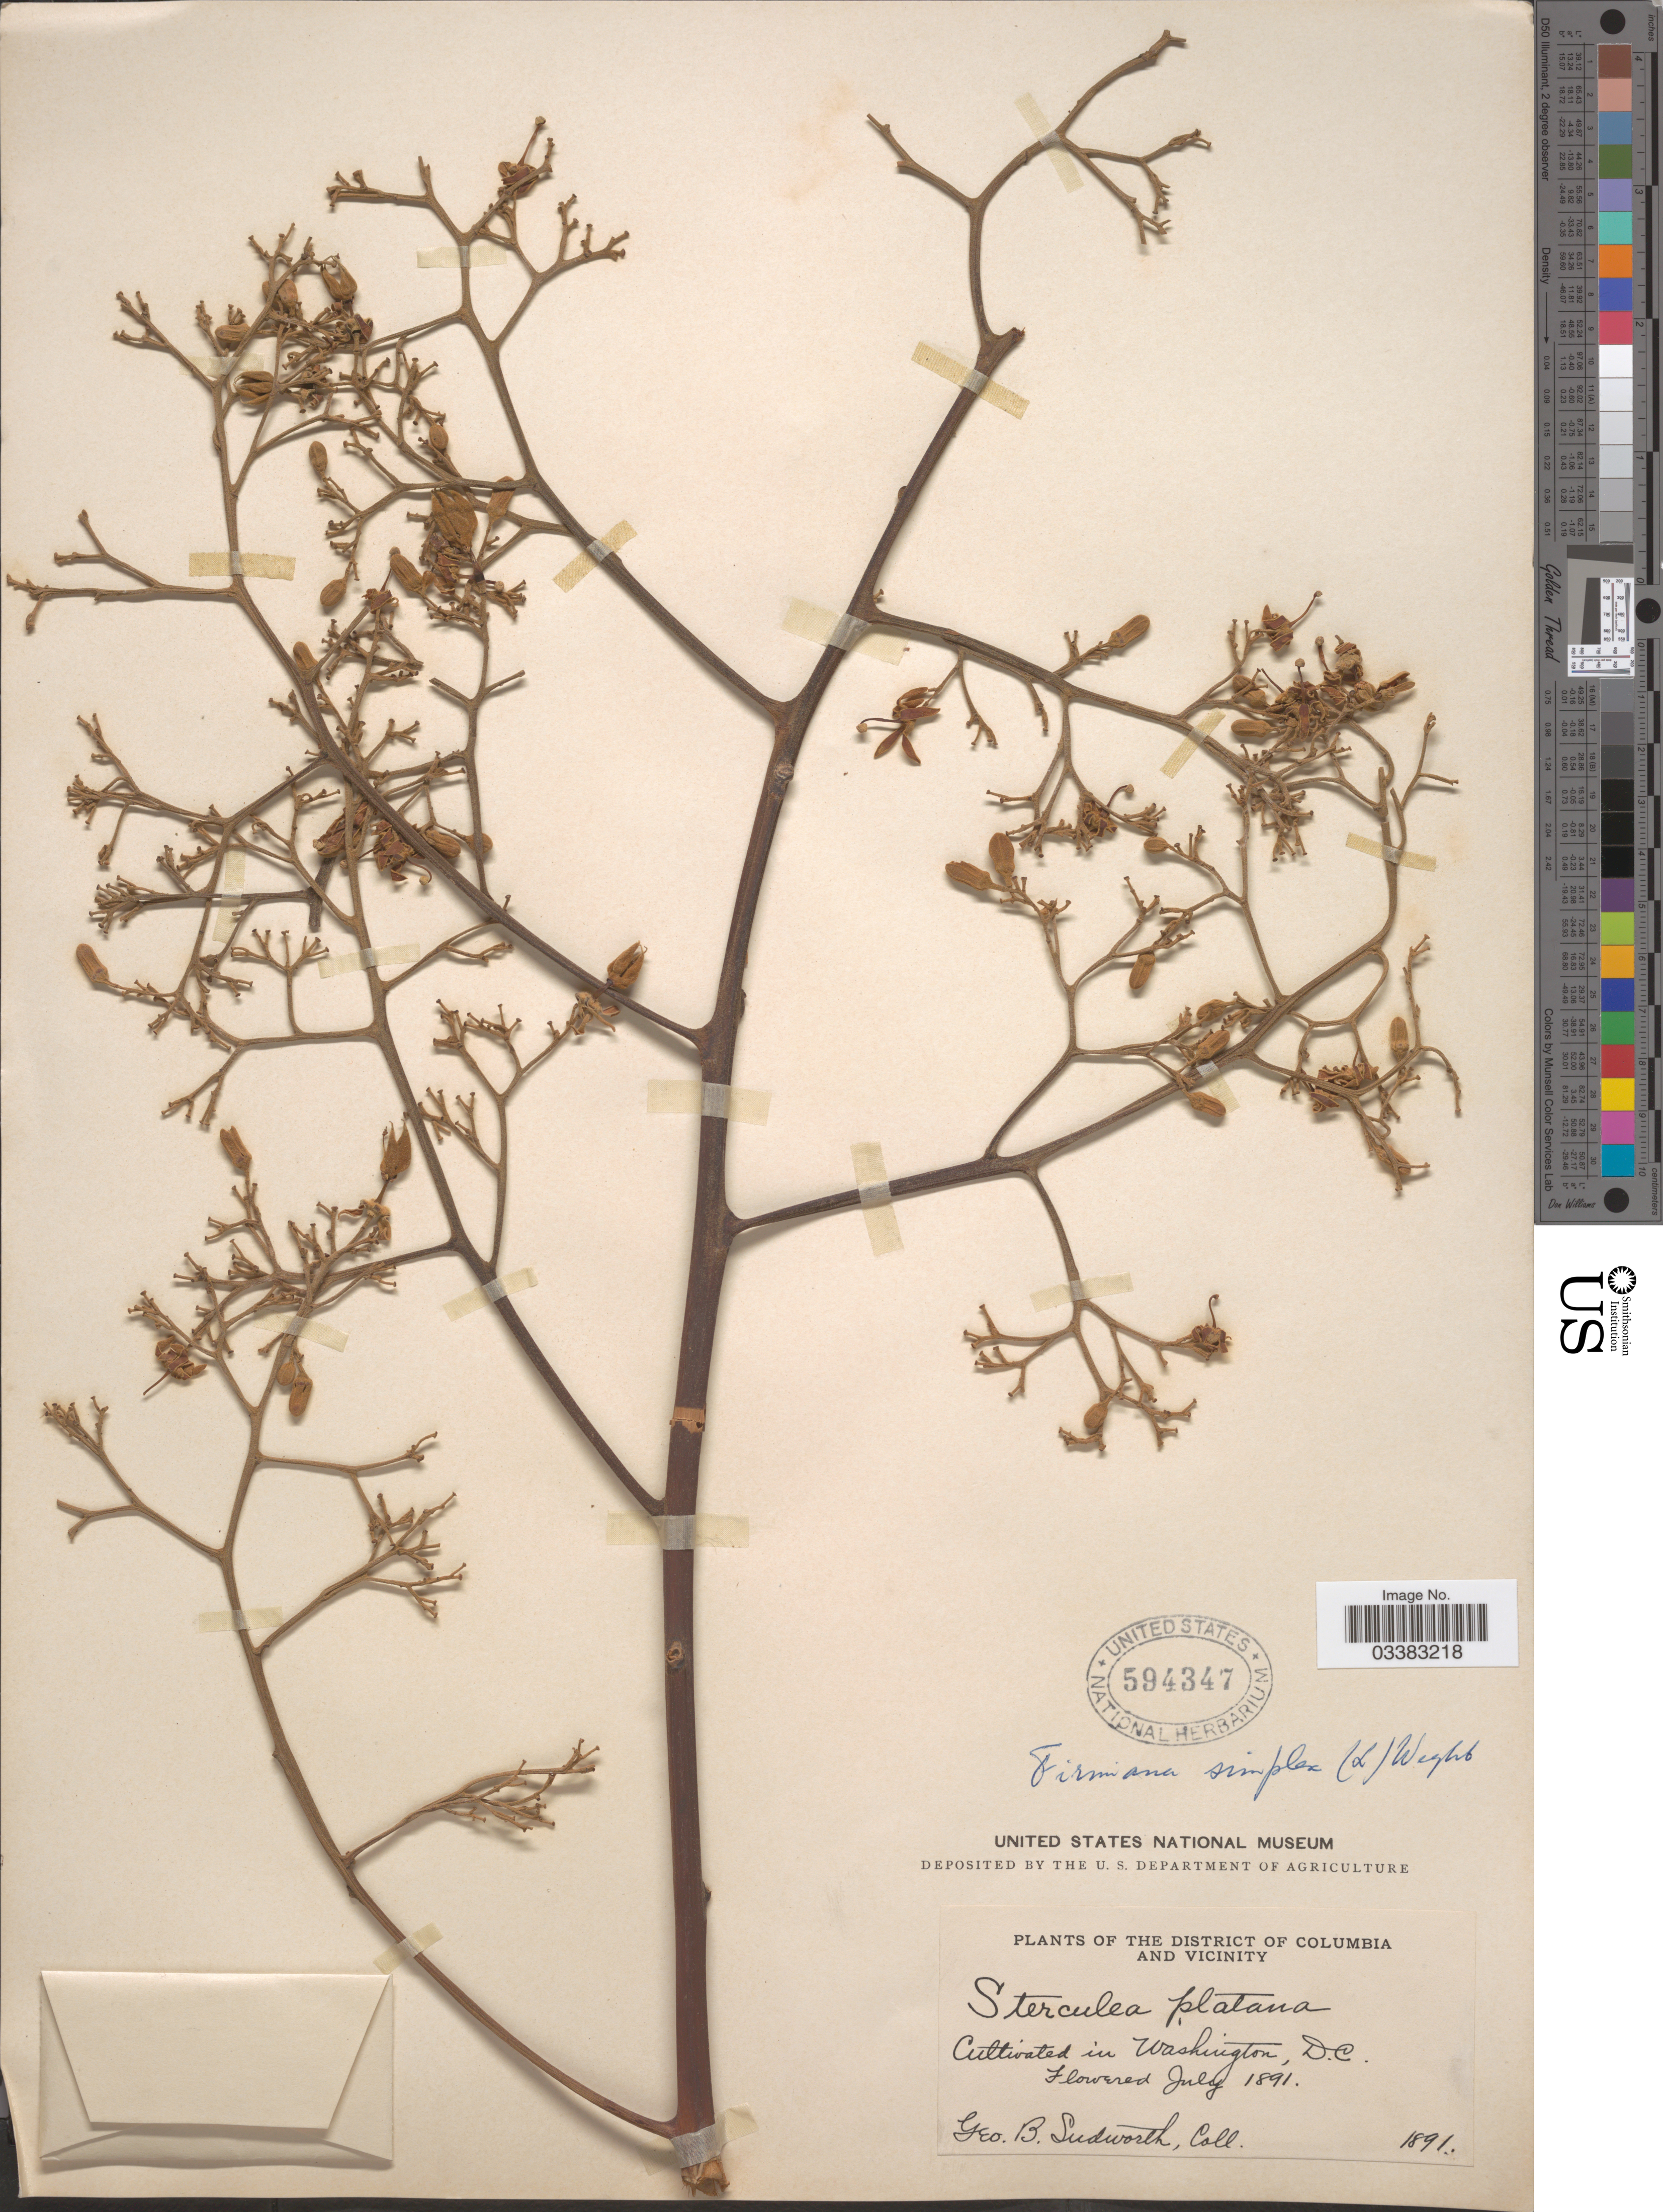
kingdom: Plantae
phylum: Tracheophyta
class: Magnoliopsida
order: Malvales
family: Malvaceae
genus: Firmiana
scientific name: Firmiana simplex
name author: (L.) W. Wight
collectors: G. B. Sudworth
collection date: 1891-07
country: United States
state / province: District of Columbia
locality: The District of Columbia and vicinity. Cultivated in Washington, D.C.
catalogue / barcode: US 594347